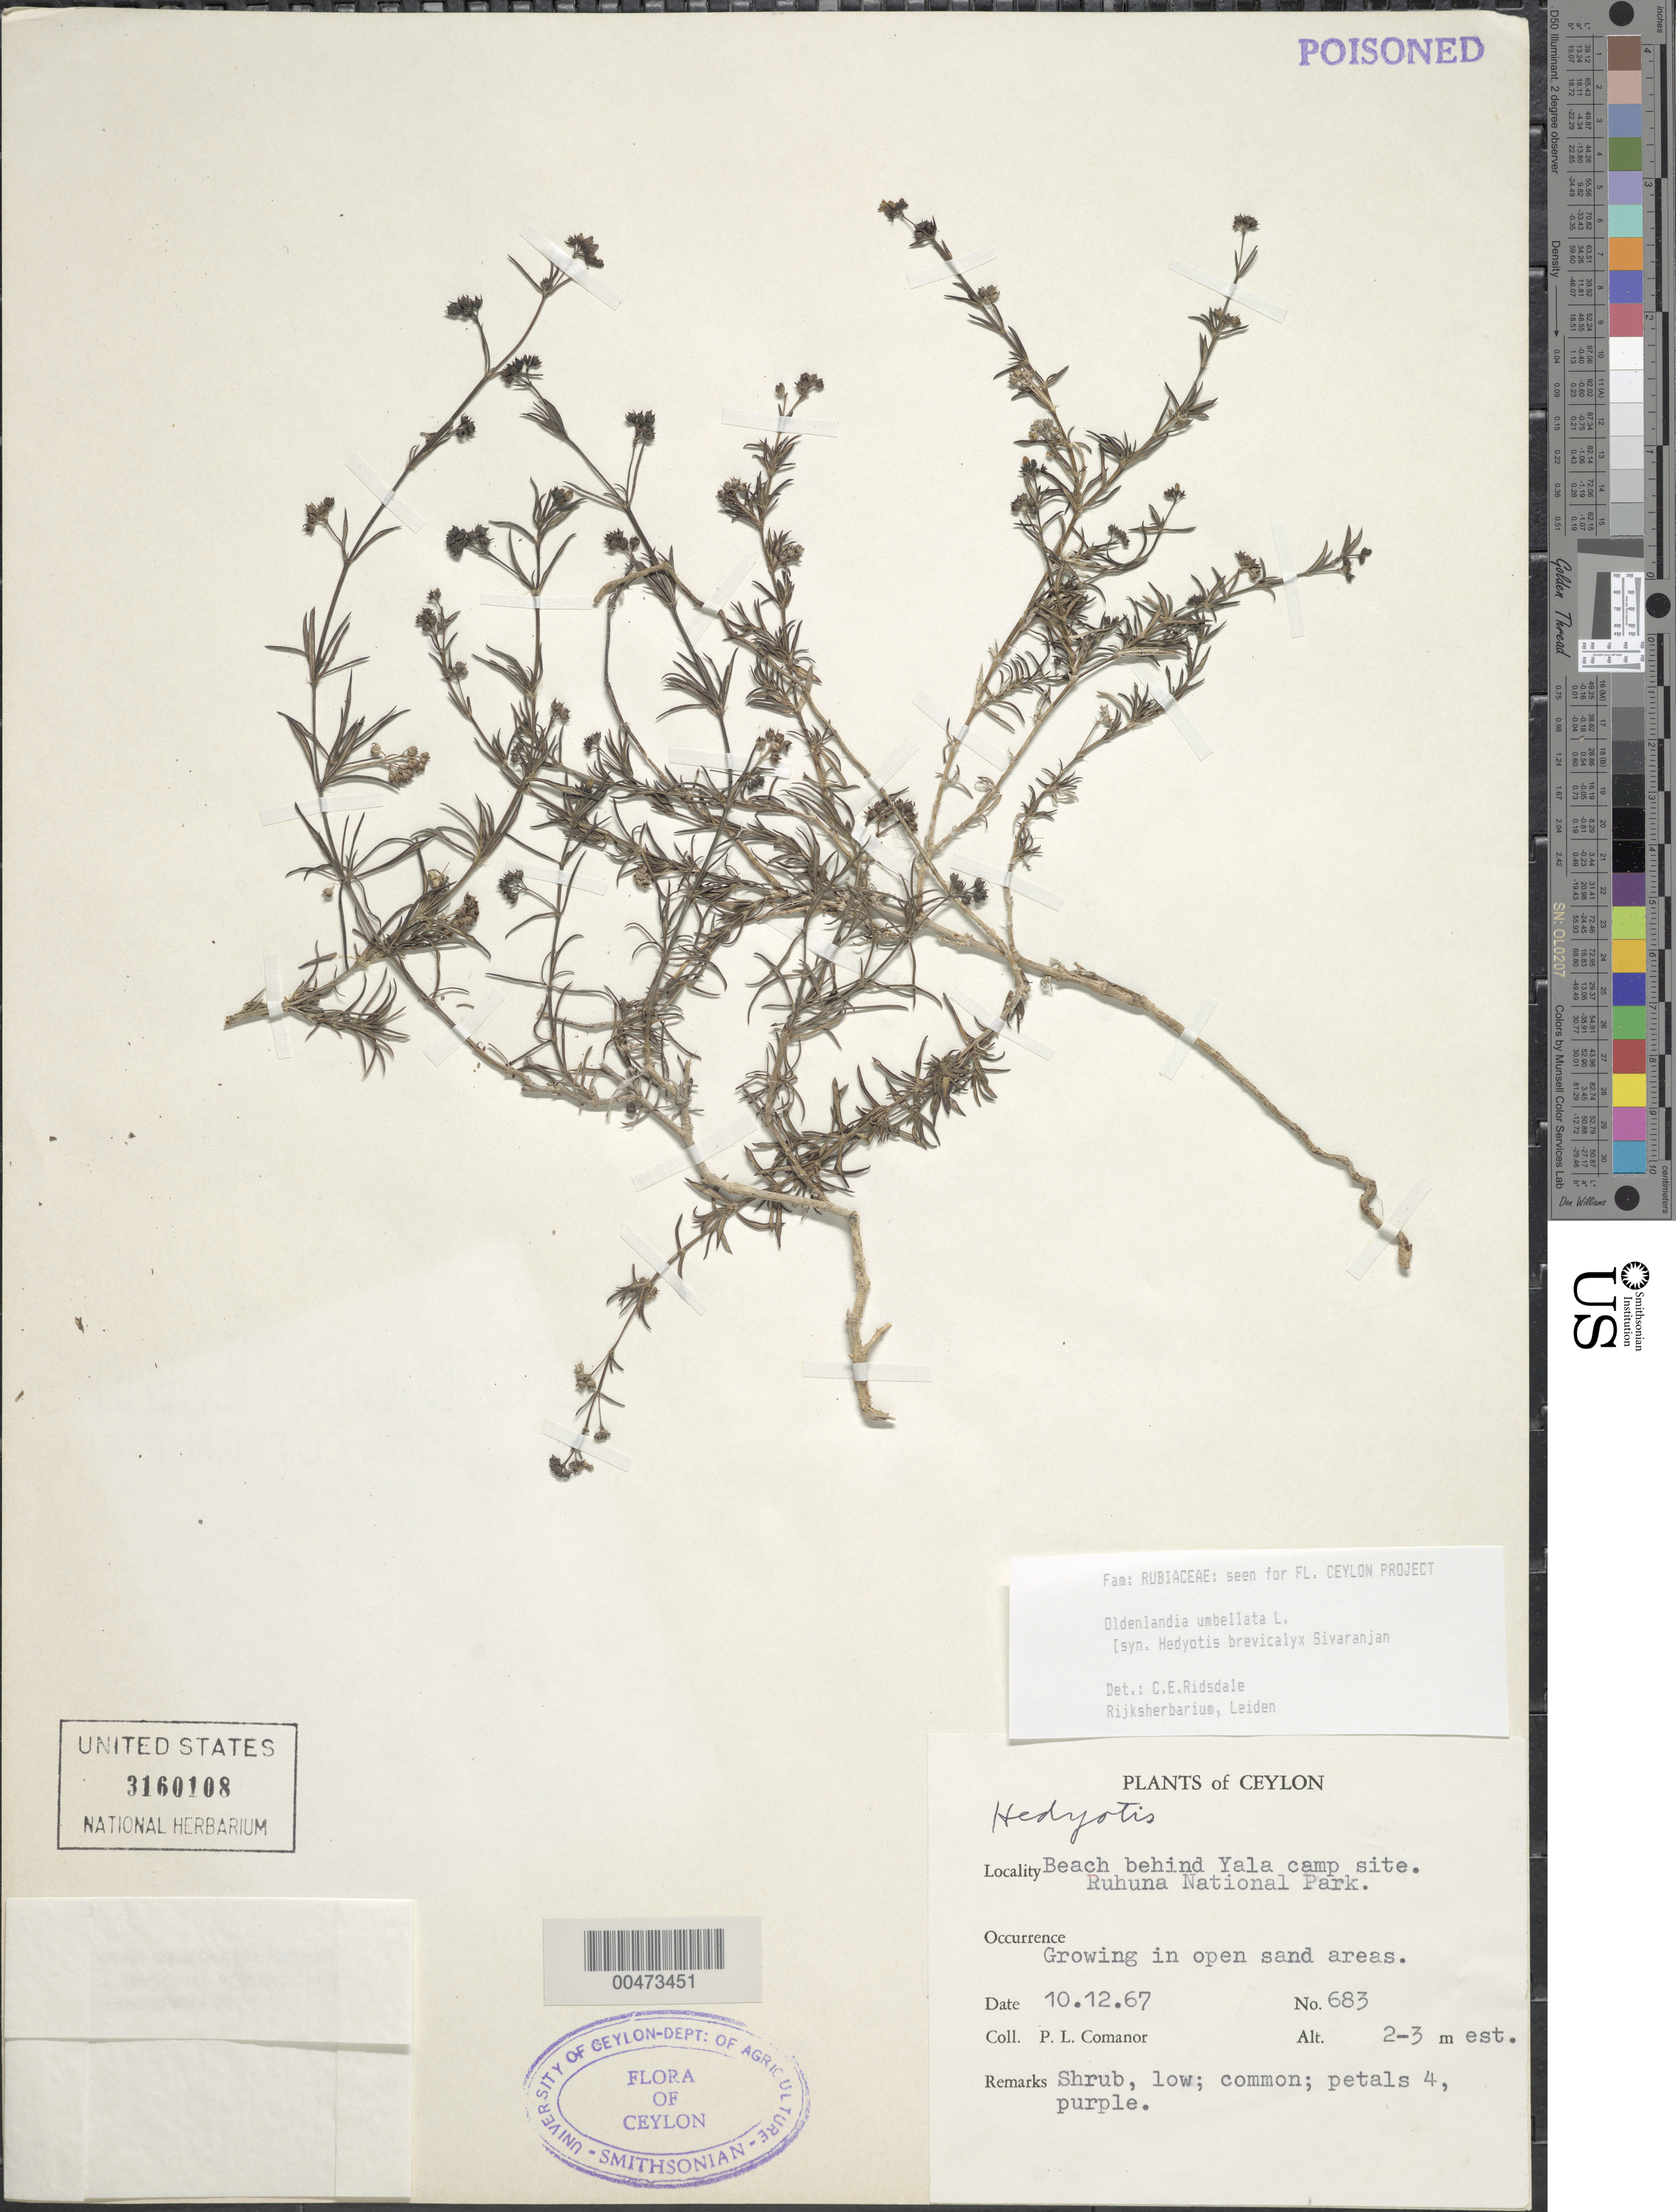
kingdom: Plantae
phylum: Tracheophyta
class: Magnoliopsida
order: Gentianales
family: Rubiaceae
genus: Oldenlandia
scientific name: Oldenlandia umbellata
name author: L.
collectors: P. Comanor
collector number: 683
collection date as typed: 10 Dec 1967 or 12 Oct 1967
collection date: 1967-10-12 or 1967-12-10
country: Sri Lanka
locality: beach behind Yala camp site, Ruhuna Natl Park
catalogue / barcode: US 3160108